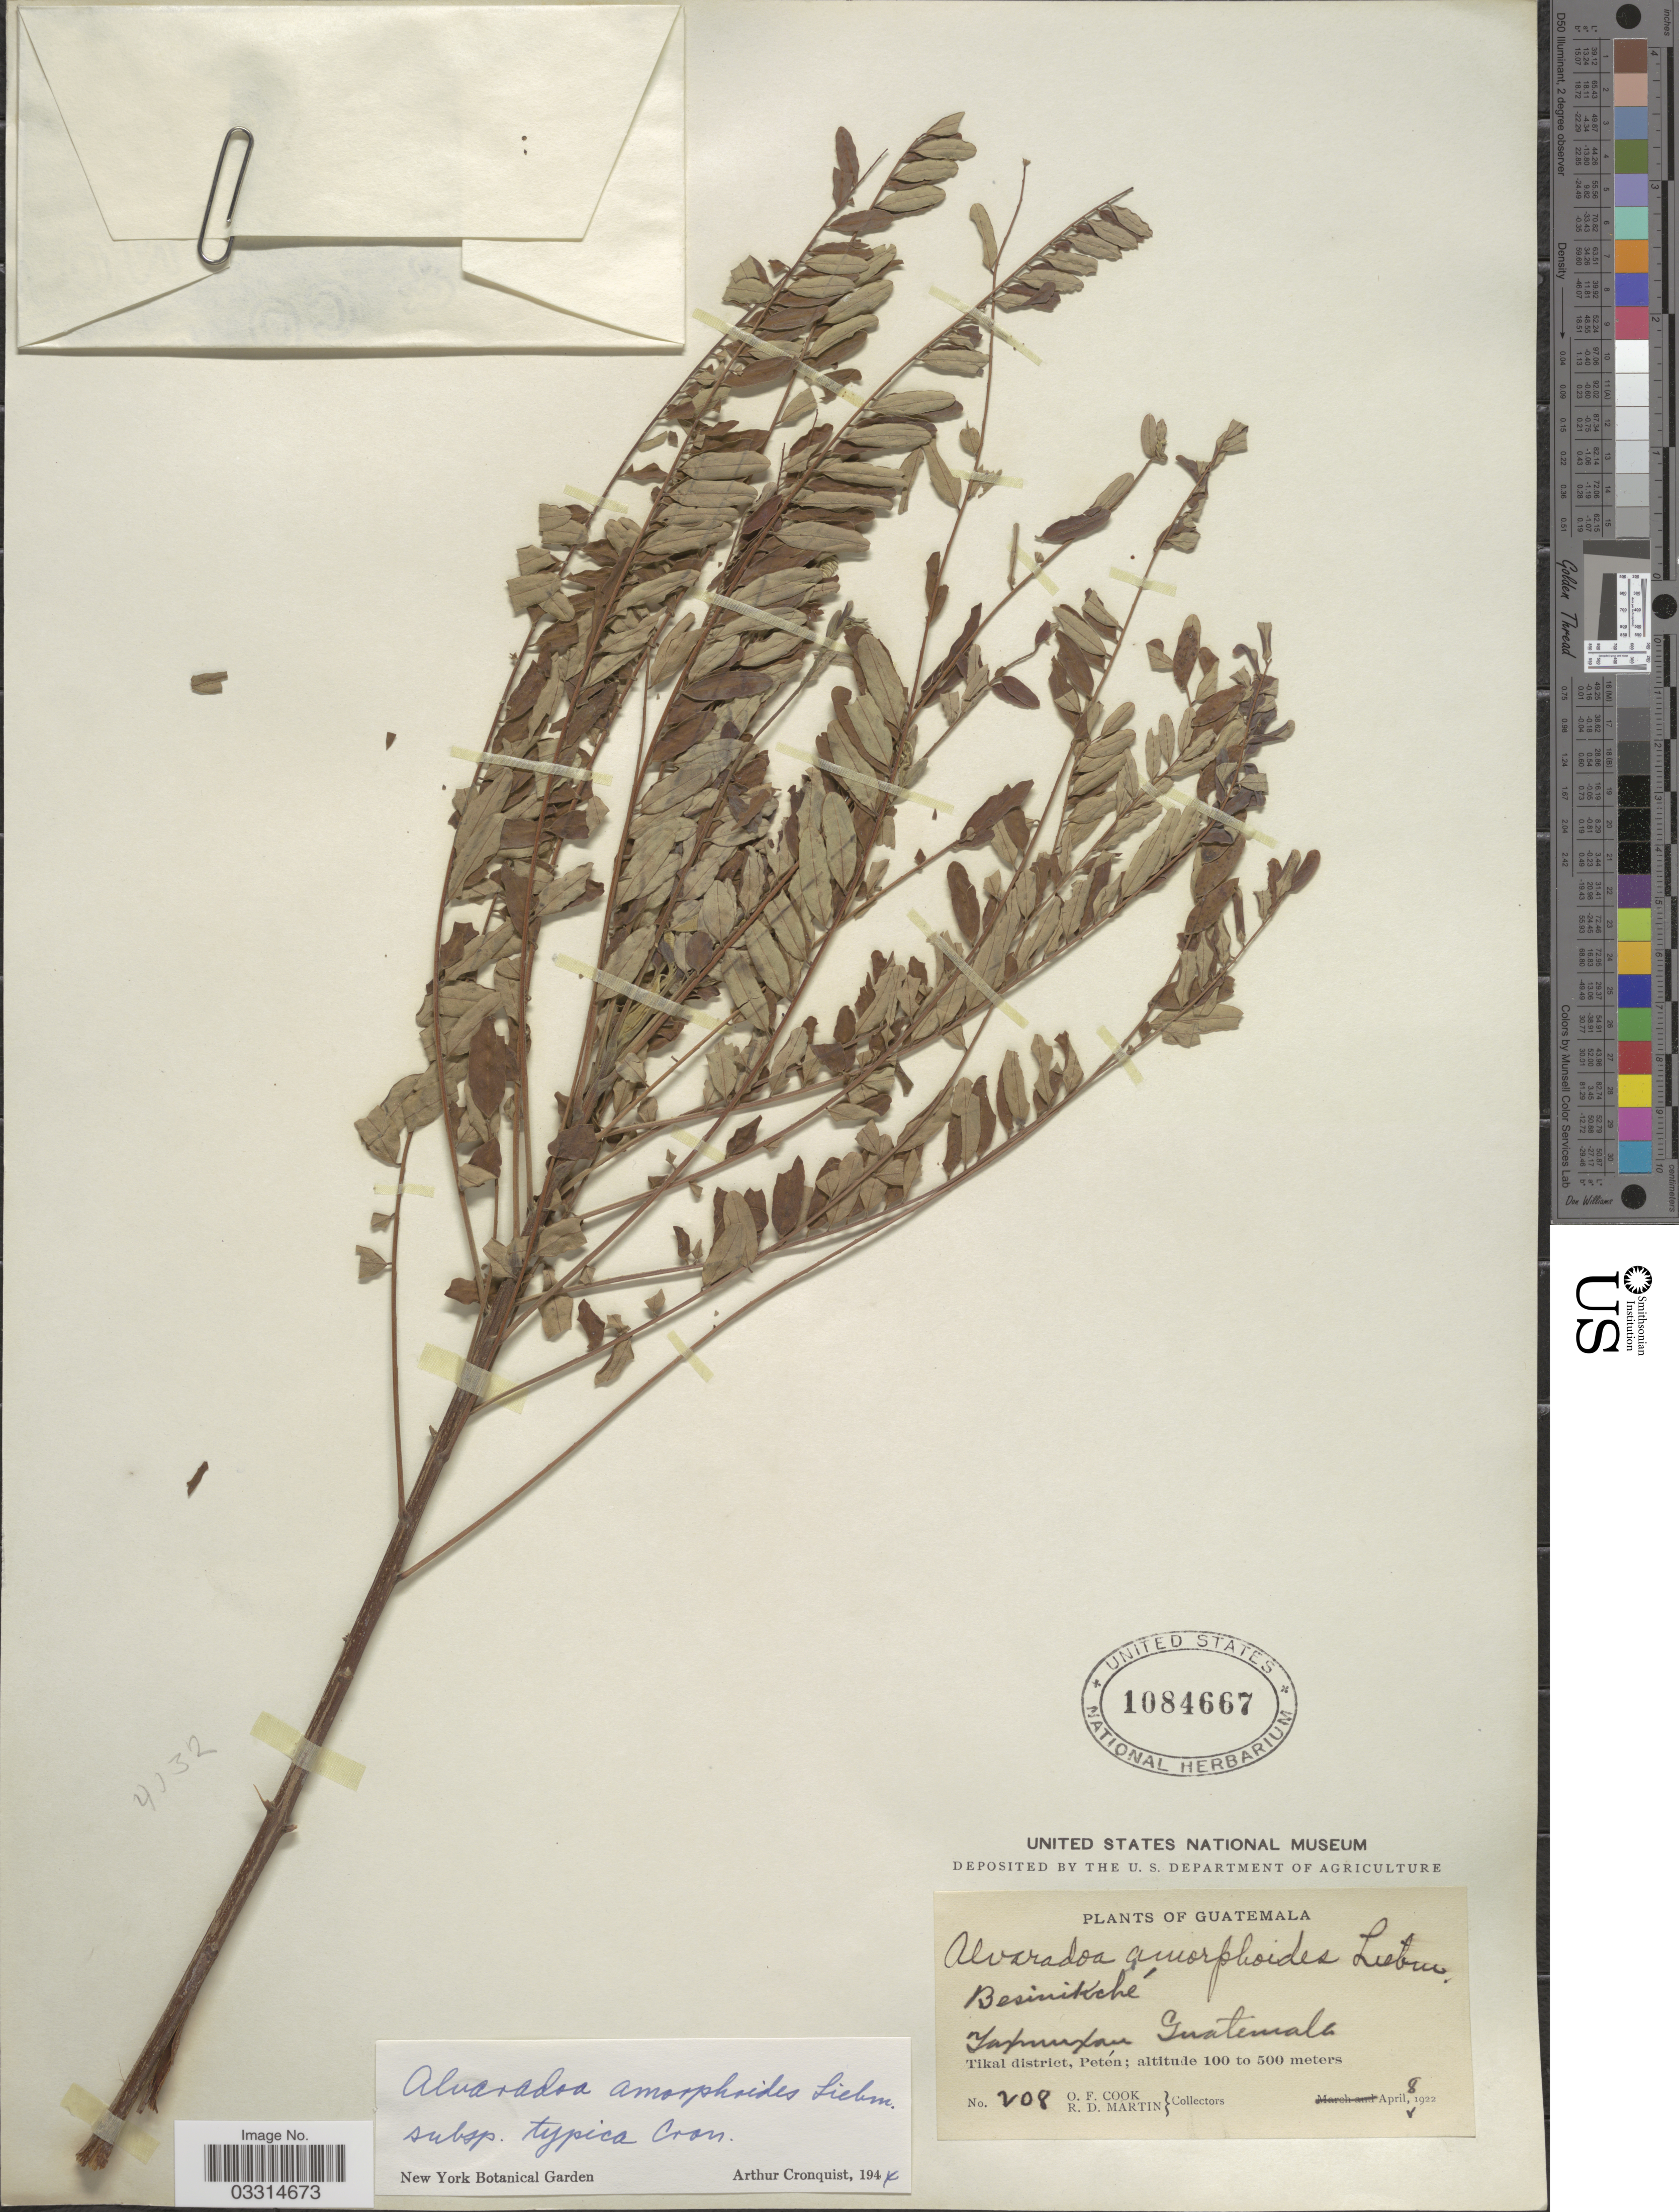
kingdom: Plantae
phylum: Tracheophyta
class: Magnoliopsida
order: Picramniales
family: Picramniaceae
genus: Alvaradoa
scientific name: Alvaradoa amorphoides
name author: Liebm.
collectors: O. F. Cook & R. D. Martin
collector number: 208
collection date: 1922-04-08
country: Guatemala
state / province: El Petén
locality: Yaxmuxan, Tikal district.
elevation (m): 100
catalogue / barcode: US 1084667